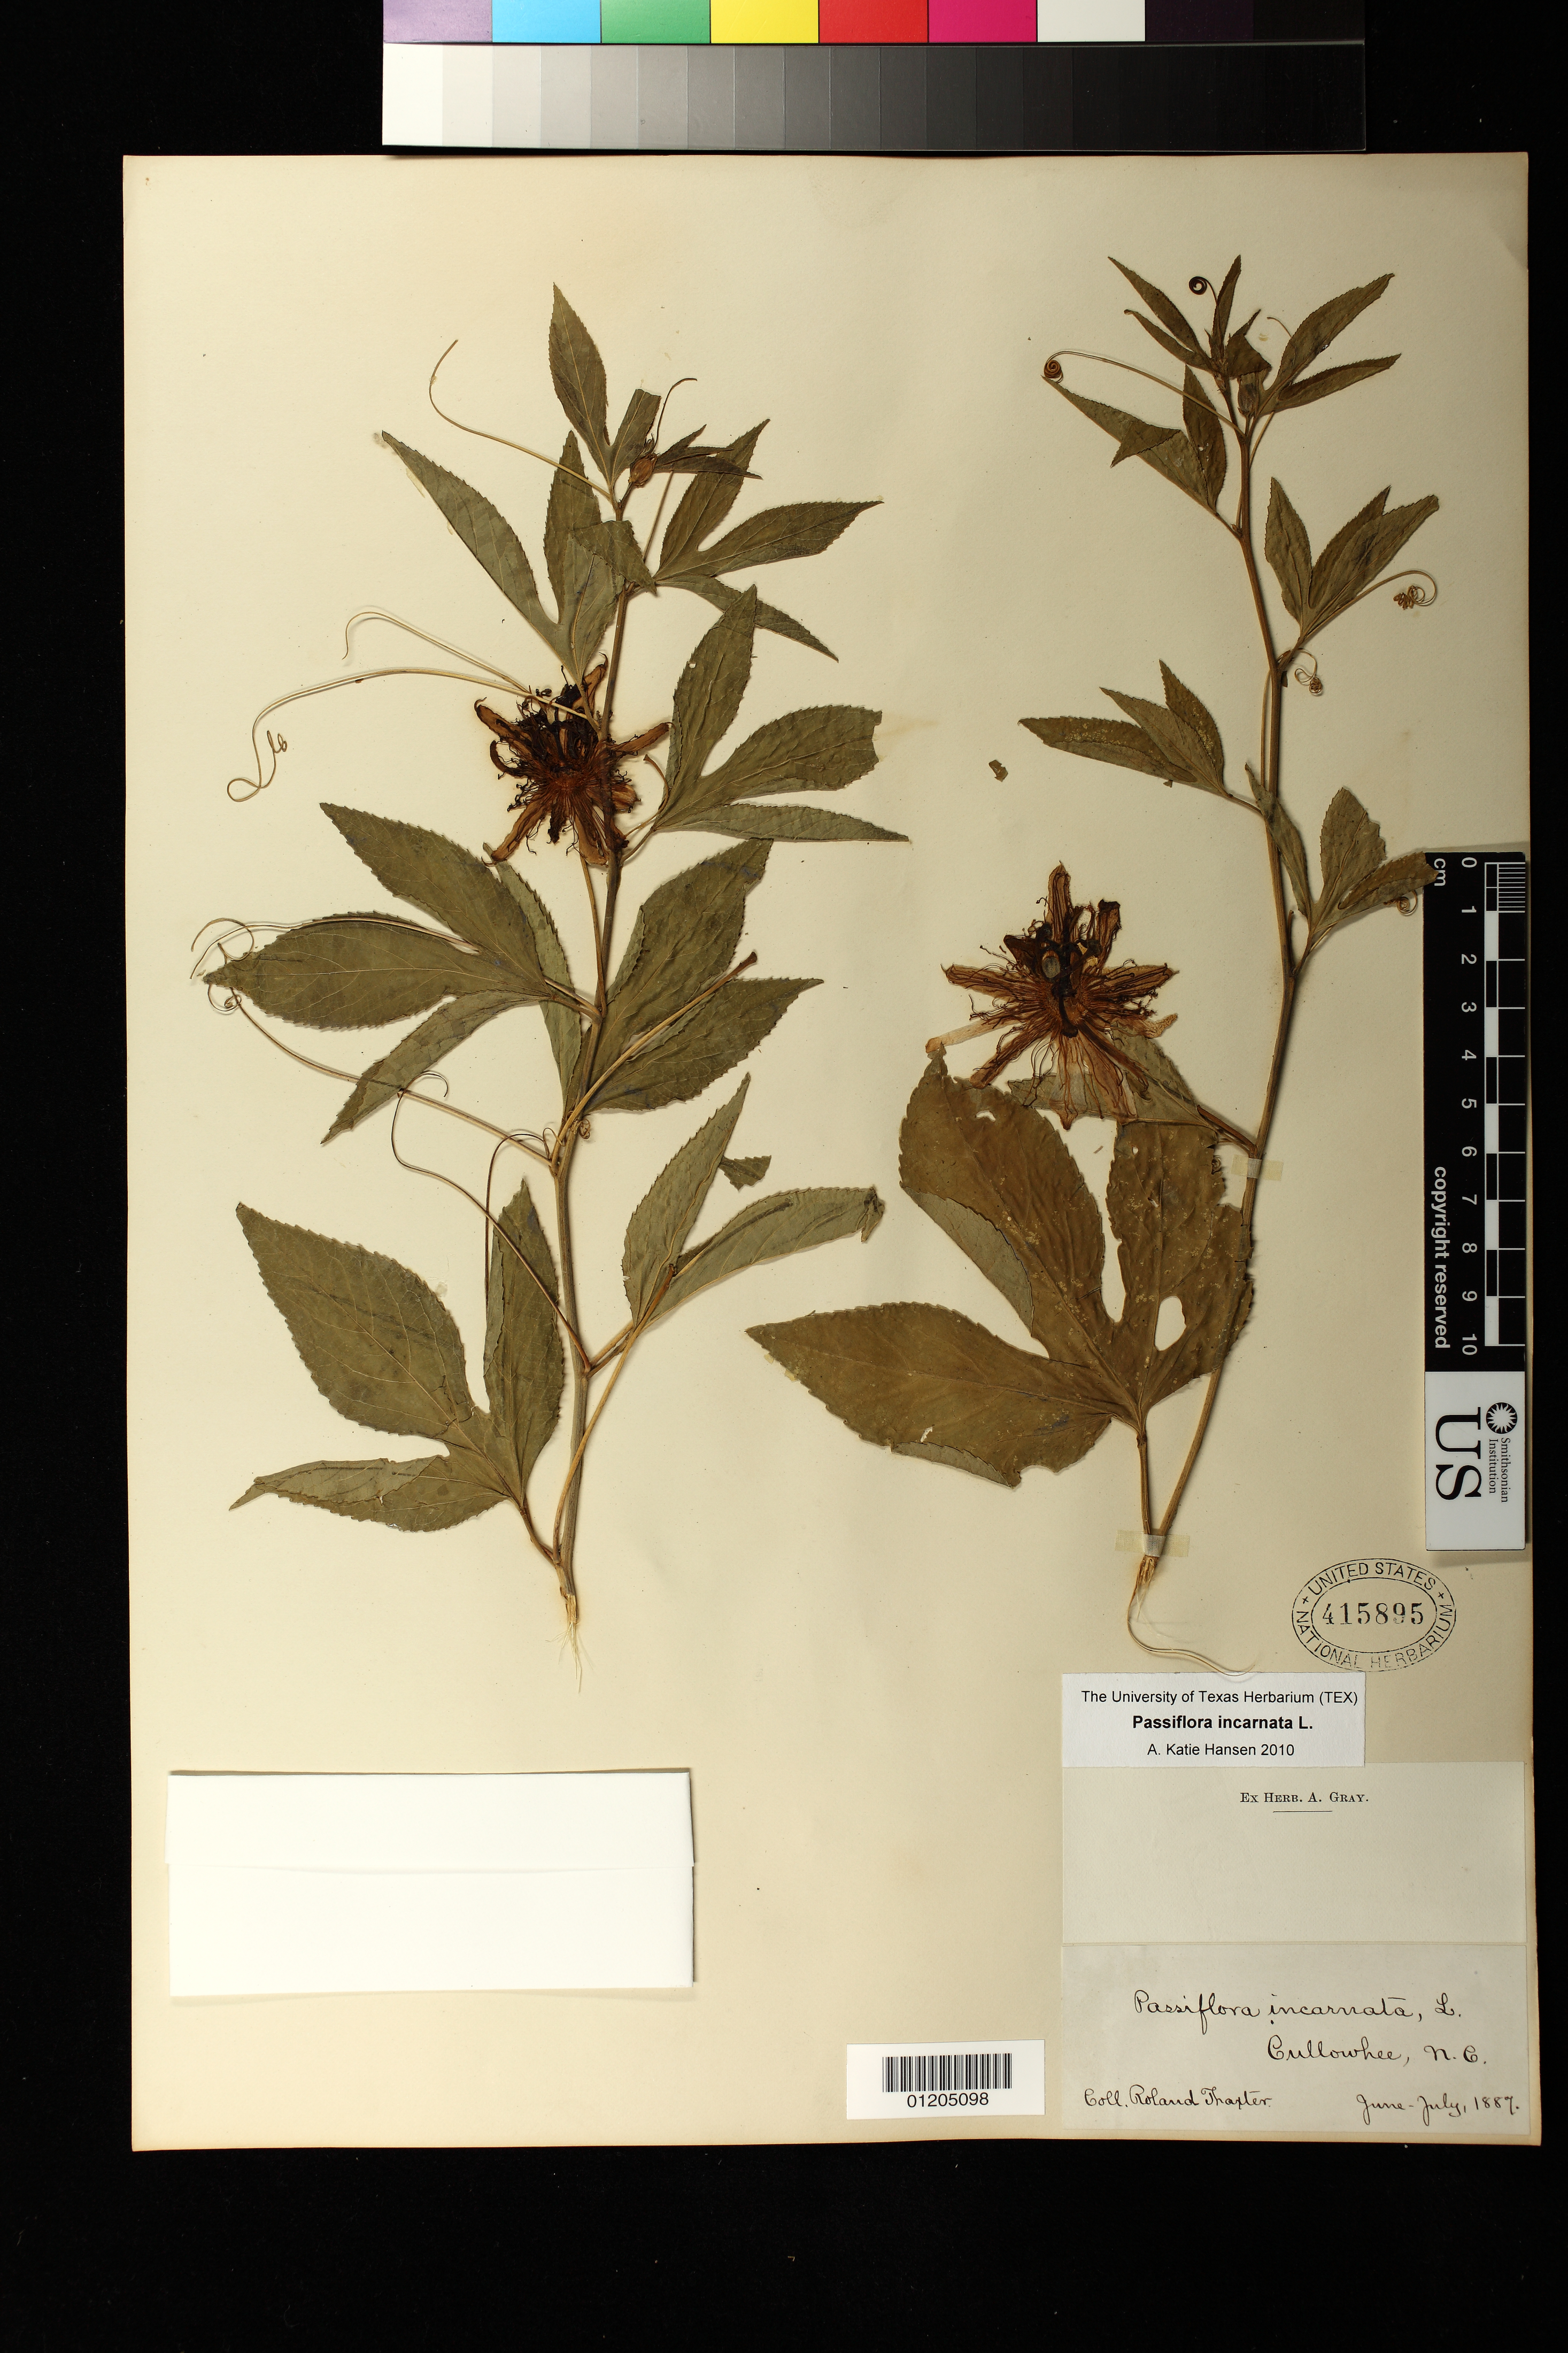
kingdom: Plantae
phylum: Tracheophyta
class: Magnoliopsida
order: Malpighiales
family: Passifloraceae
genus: Passiflora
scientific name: Passiflora incarnata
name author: L.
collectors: R. Thaxter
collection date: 1887-06-01/1887-07-01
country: United States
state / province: North Carolina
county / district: Jackson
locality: Cullowhee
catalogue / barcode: US 415895